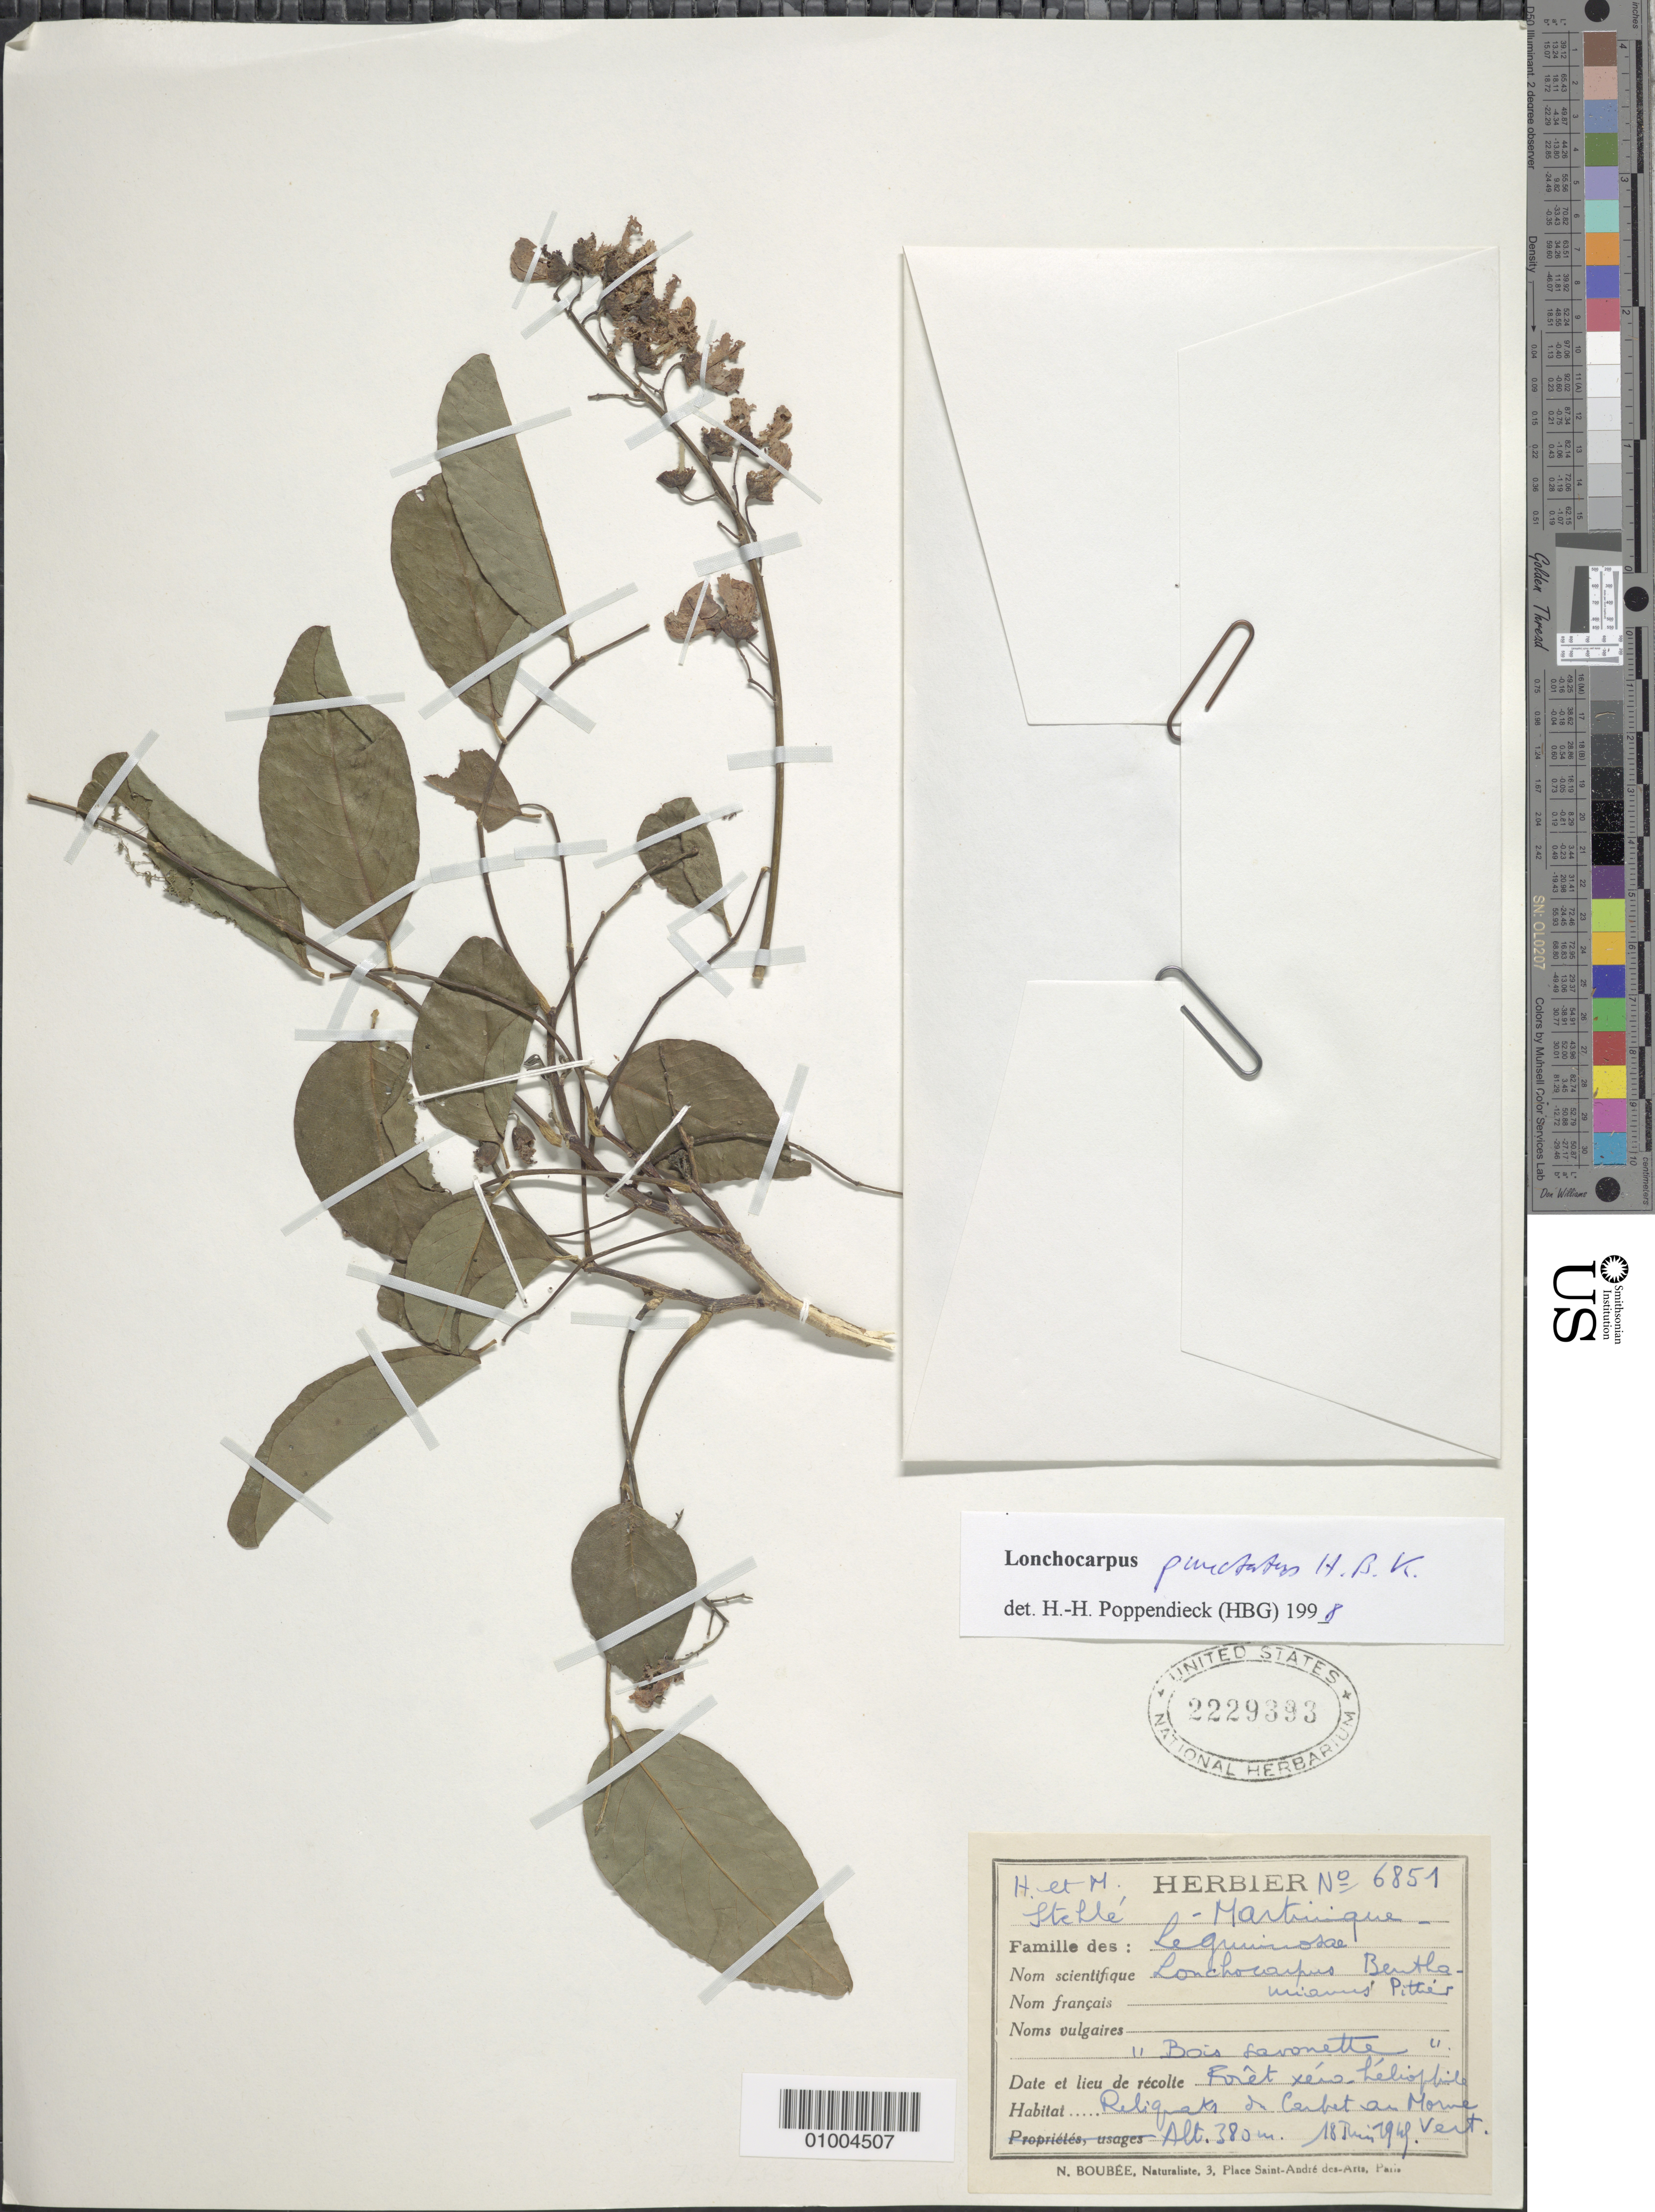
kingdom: Plantae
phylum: Tracheophyta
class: Magnoliopsida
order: Fabales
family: Fabaceae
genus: Lonchocarpus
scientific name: Lonchocarpus punctatus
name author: Kunth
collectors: H. Stehlé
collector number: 6851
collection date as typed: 18 Jun 1949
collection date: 1949-06-18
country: Martinique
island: Martinique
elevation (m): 380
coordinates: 0 N, 0 E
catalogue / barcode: US 2229393